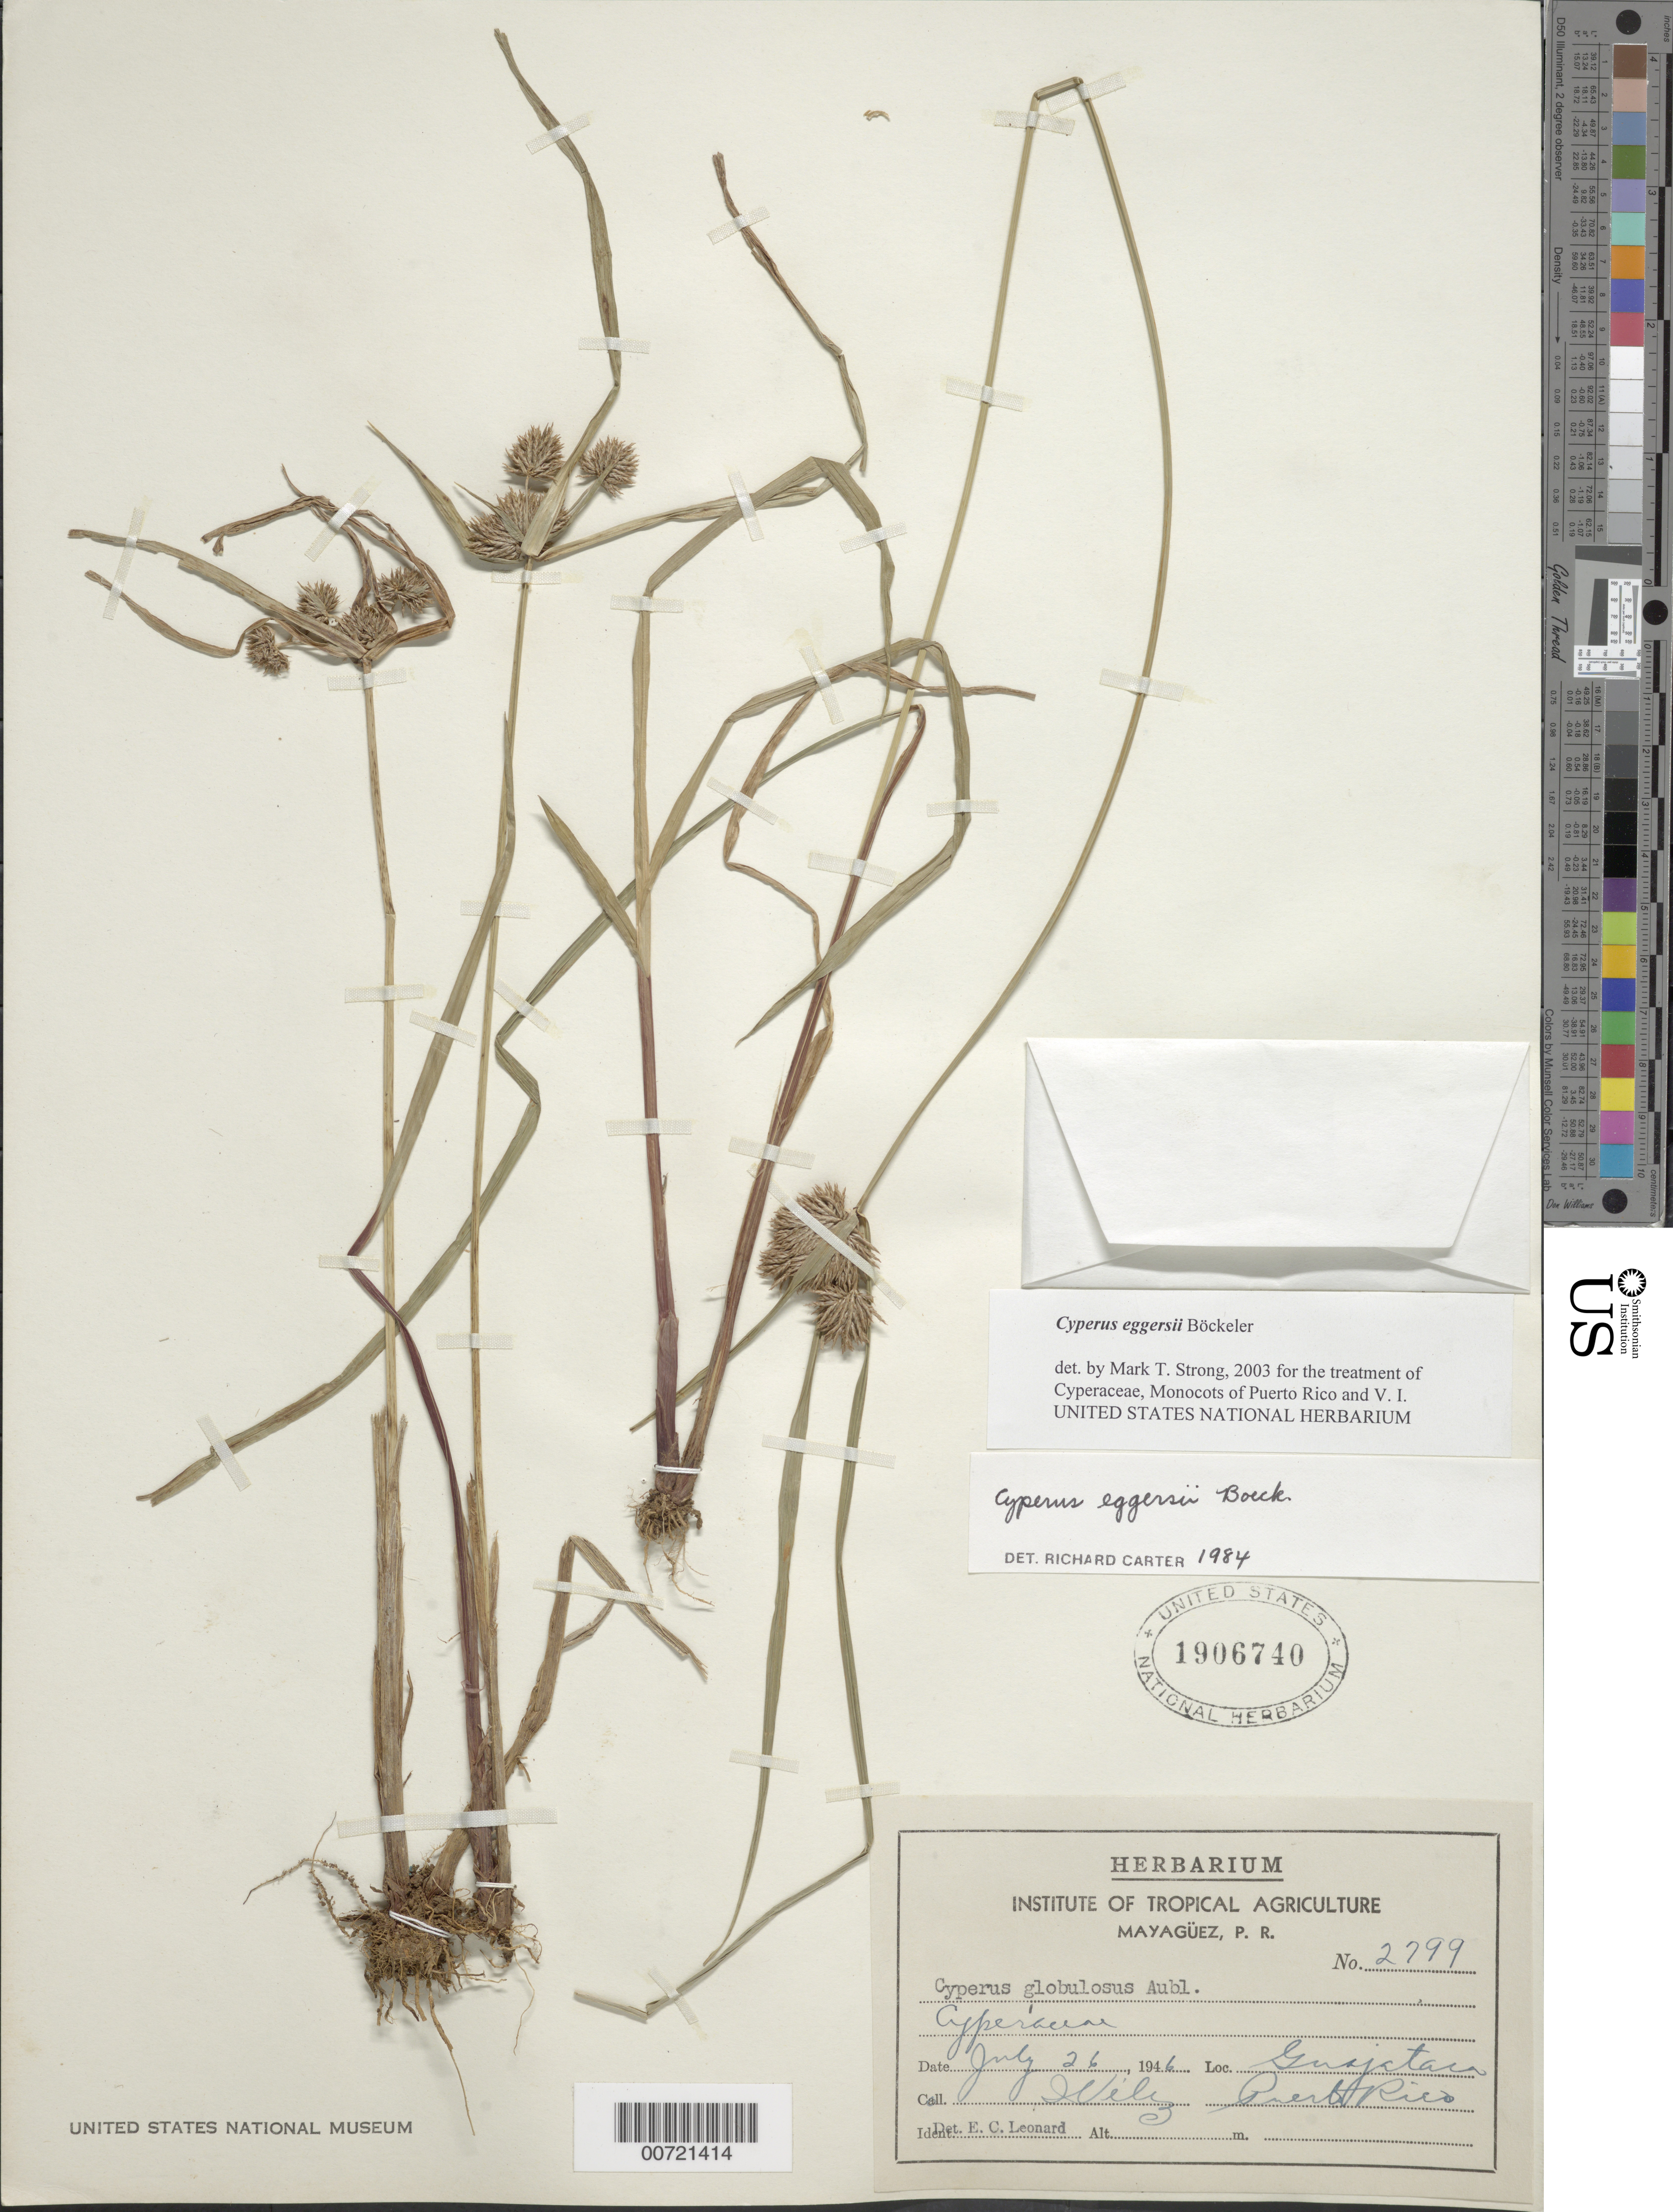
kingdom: Plantae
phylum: Tracheophyta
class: Liliopsida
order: Poales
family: Cyperaceae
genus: Cyperus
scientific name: Cyperus eggersii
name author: Boeckeler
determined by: Carter, R.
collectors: I. Velez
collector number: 2799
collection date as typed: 26 Jul 1946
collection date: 1946-07-26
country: Puerto Rico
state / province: Quebradillas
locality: Guajataca.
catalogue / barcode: US 1906740